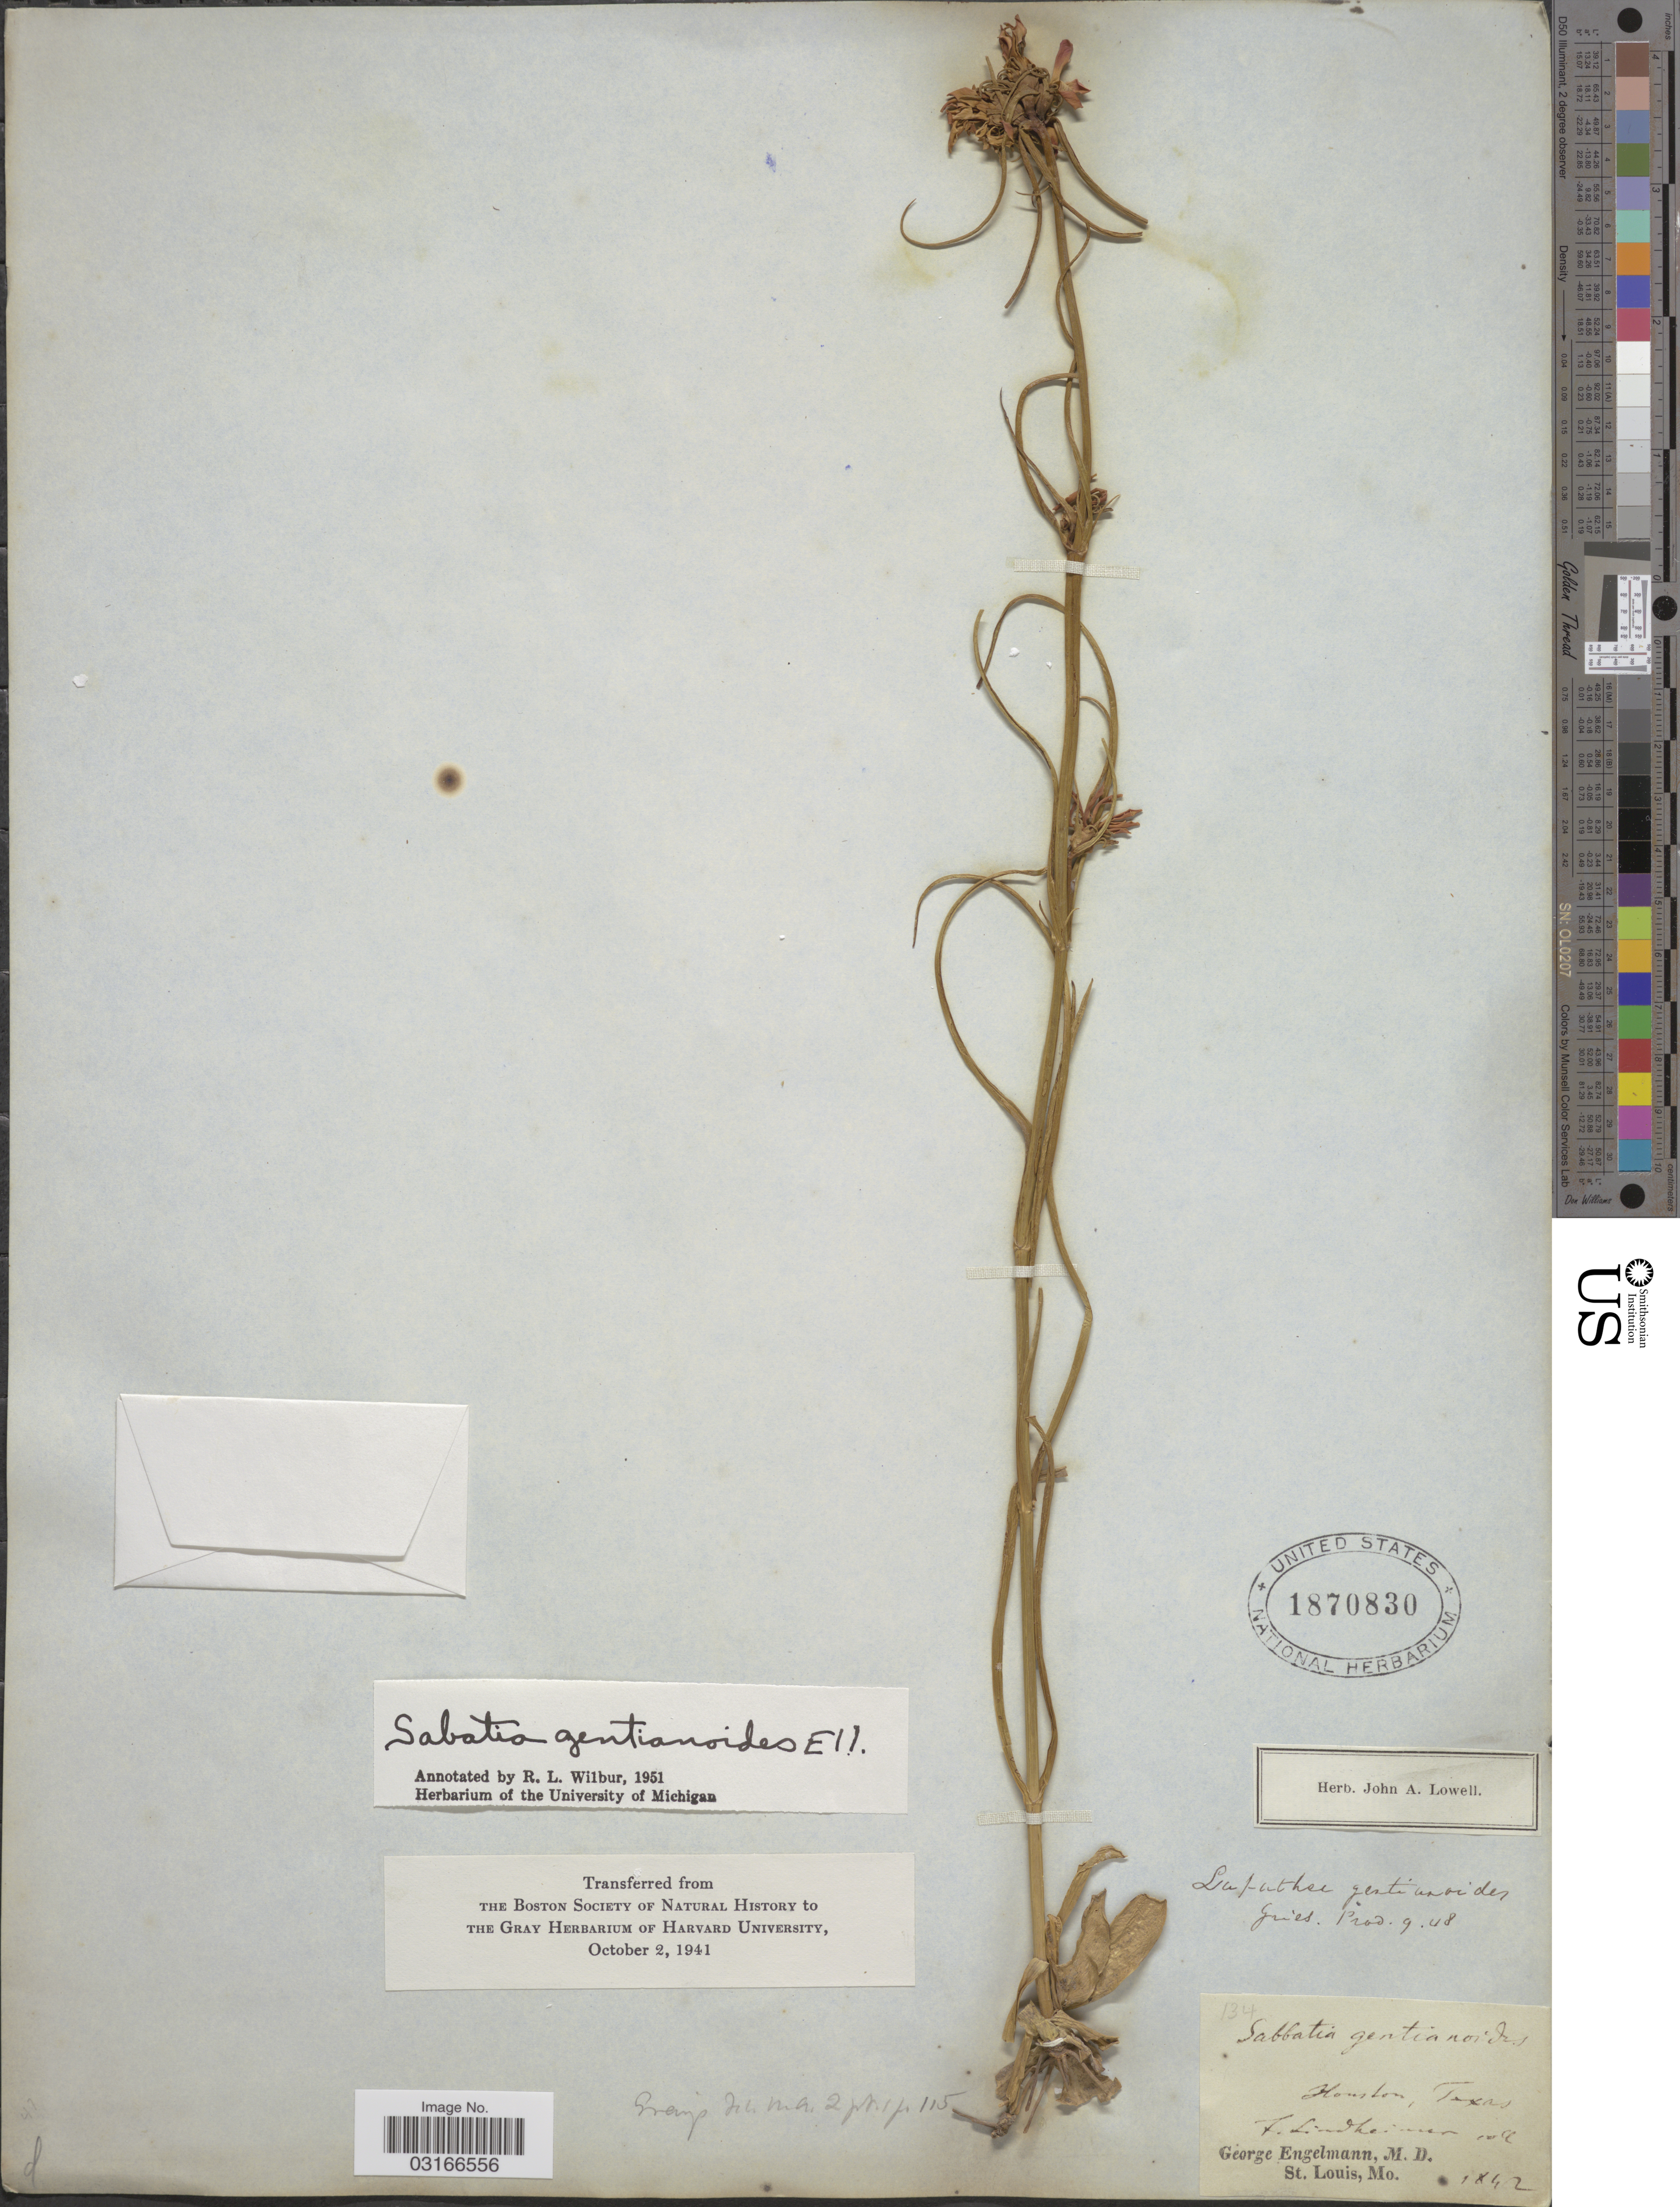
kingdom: Plantae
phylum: Tracheophyta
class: Magnoliopsida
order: Gentianales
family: Gentianaceae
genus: Sabatia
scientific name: Sabatia gentianoides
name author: Elliott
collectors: F. Lindheimer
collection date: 1842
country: United States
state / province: Texas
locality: Houston, Texas.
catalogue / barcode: US 1870830